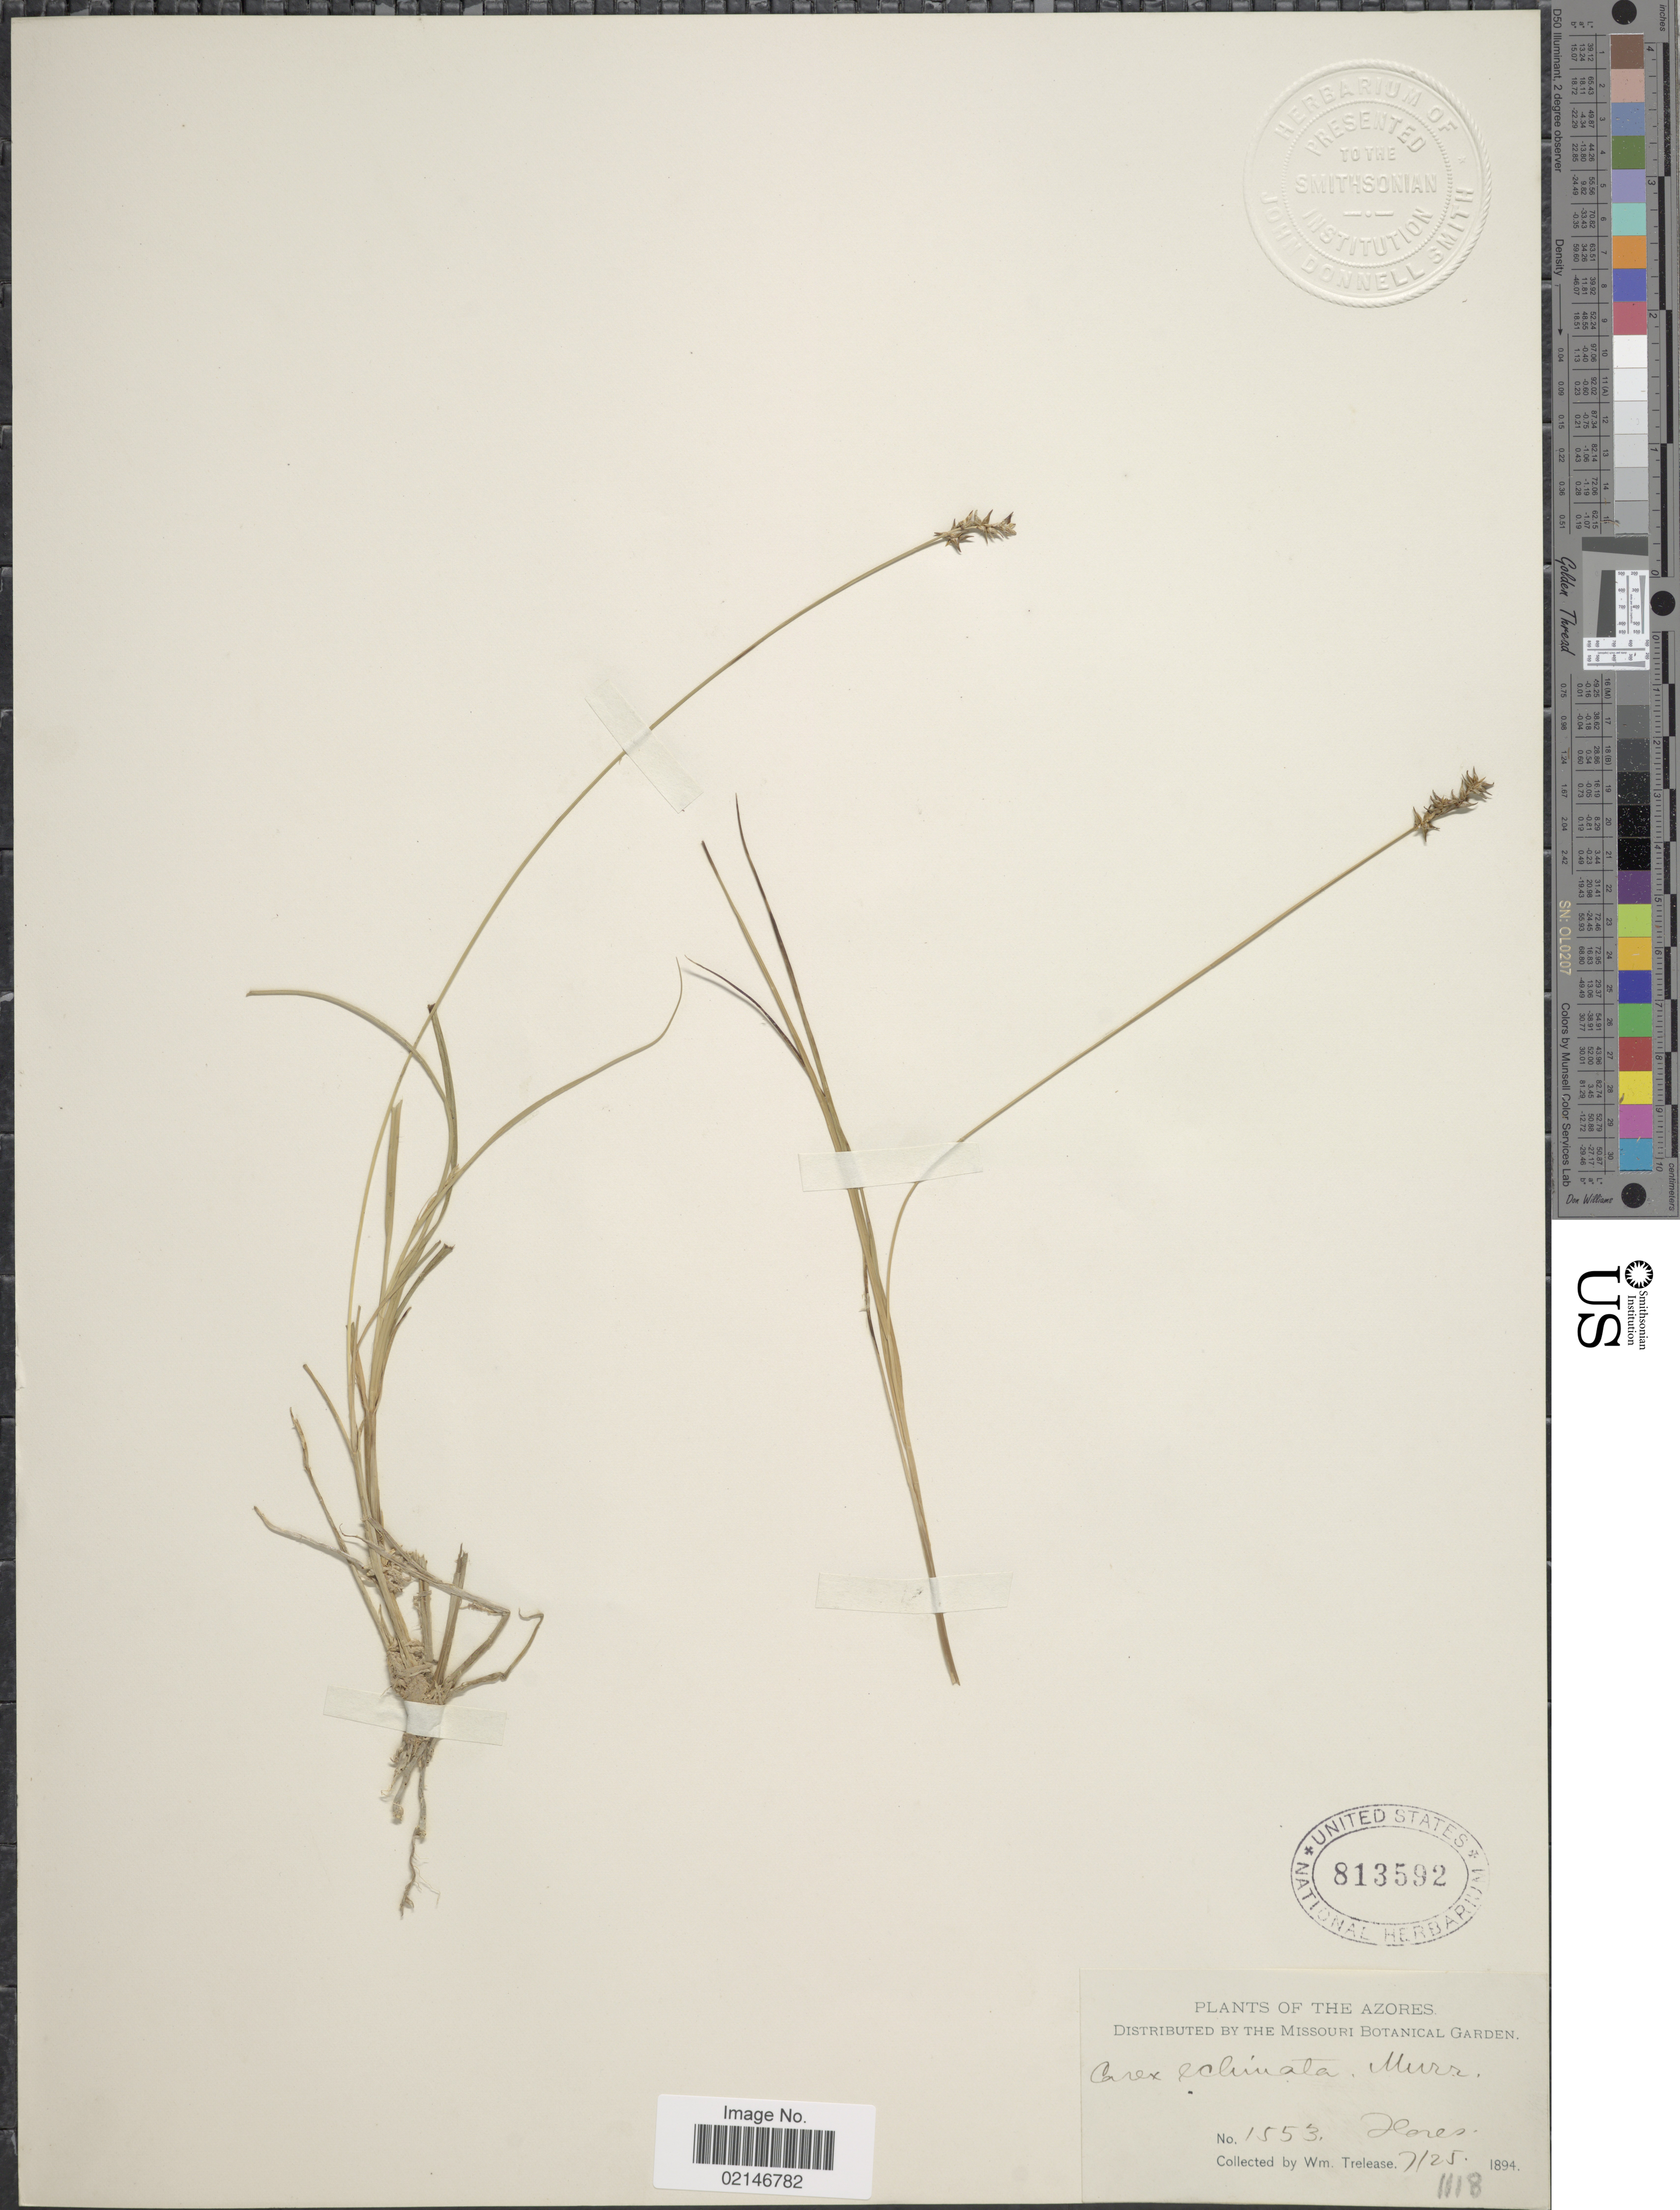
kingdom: Plantae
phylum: Tracheophyta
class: Liliopsida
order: Poales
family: Cyperaceae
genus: Carex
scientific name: Carex echinata subsp. echinata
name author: Murray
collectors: W. Trelease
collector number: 1553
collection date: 1894-07-25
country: Portugal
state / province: Azores (Aut. Reg.)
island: Flores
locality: Flores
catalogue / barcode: US 813592